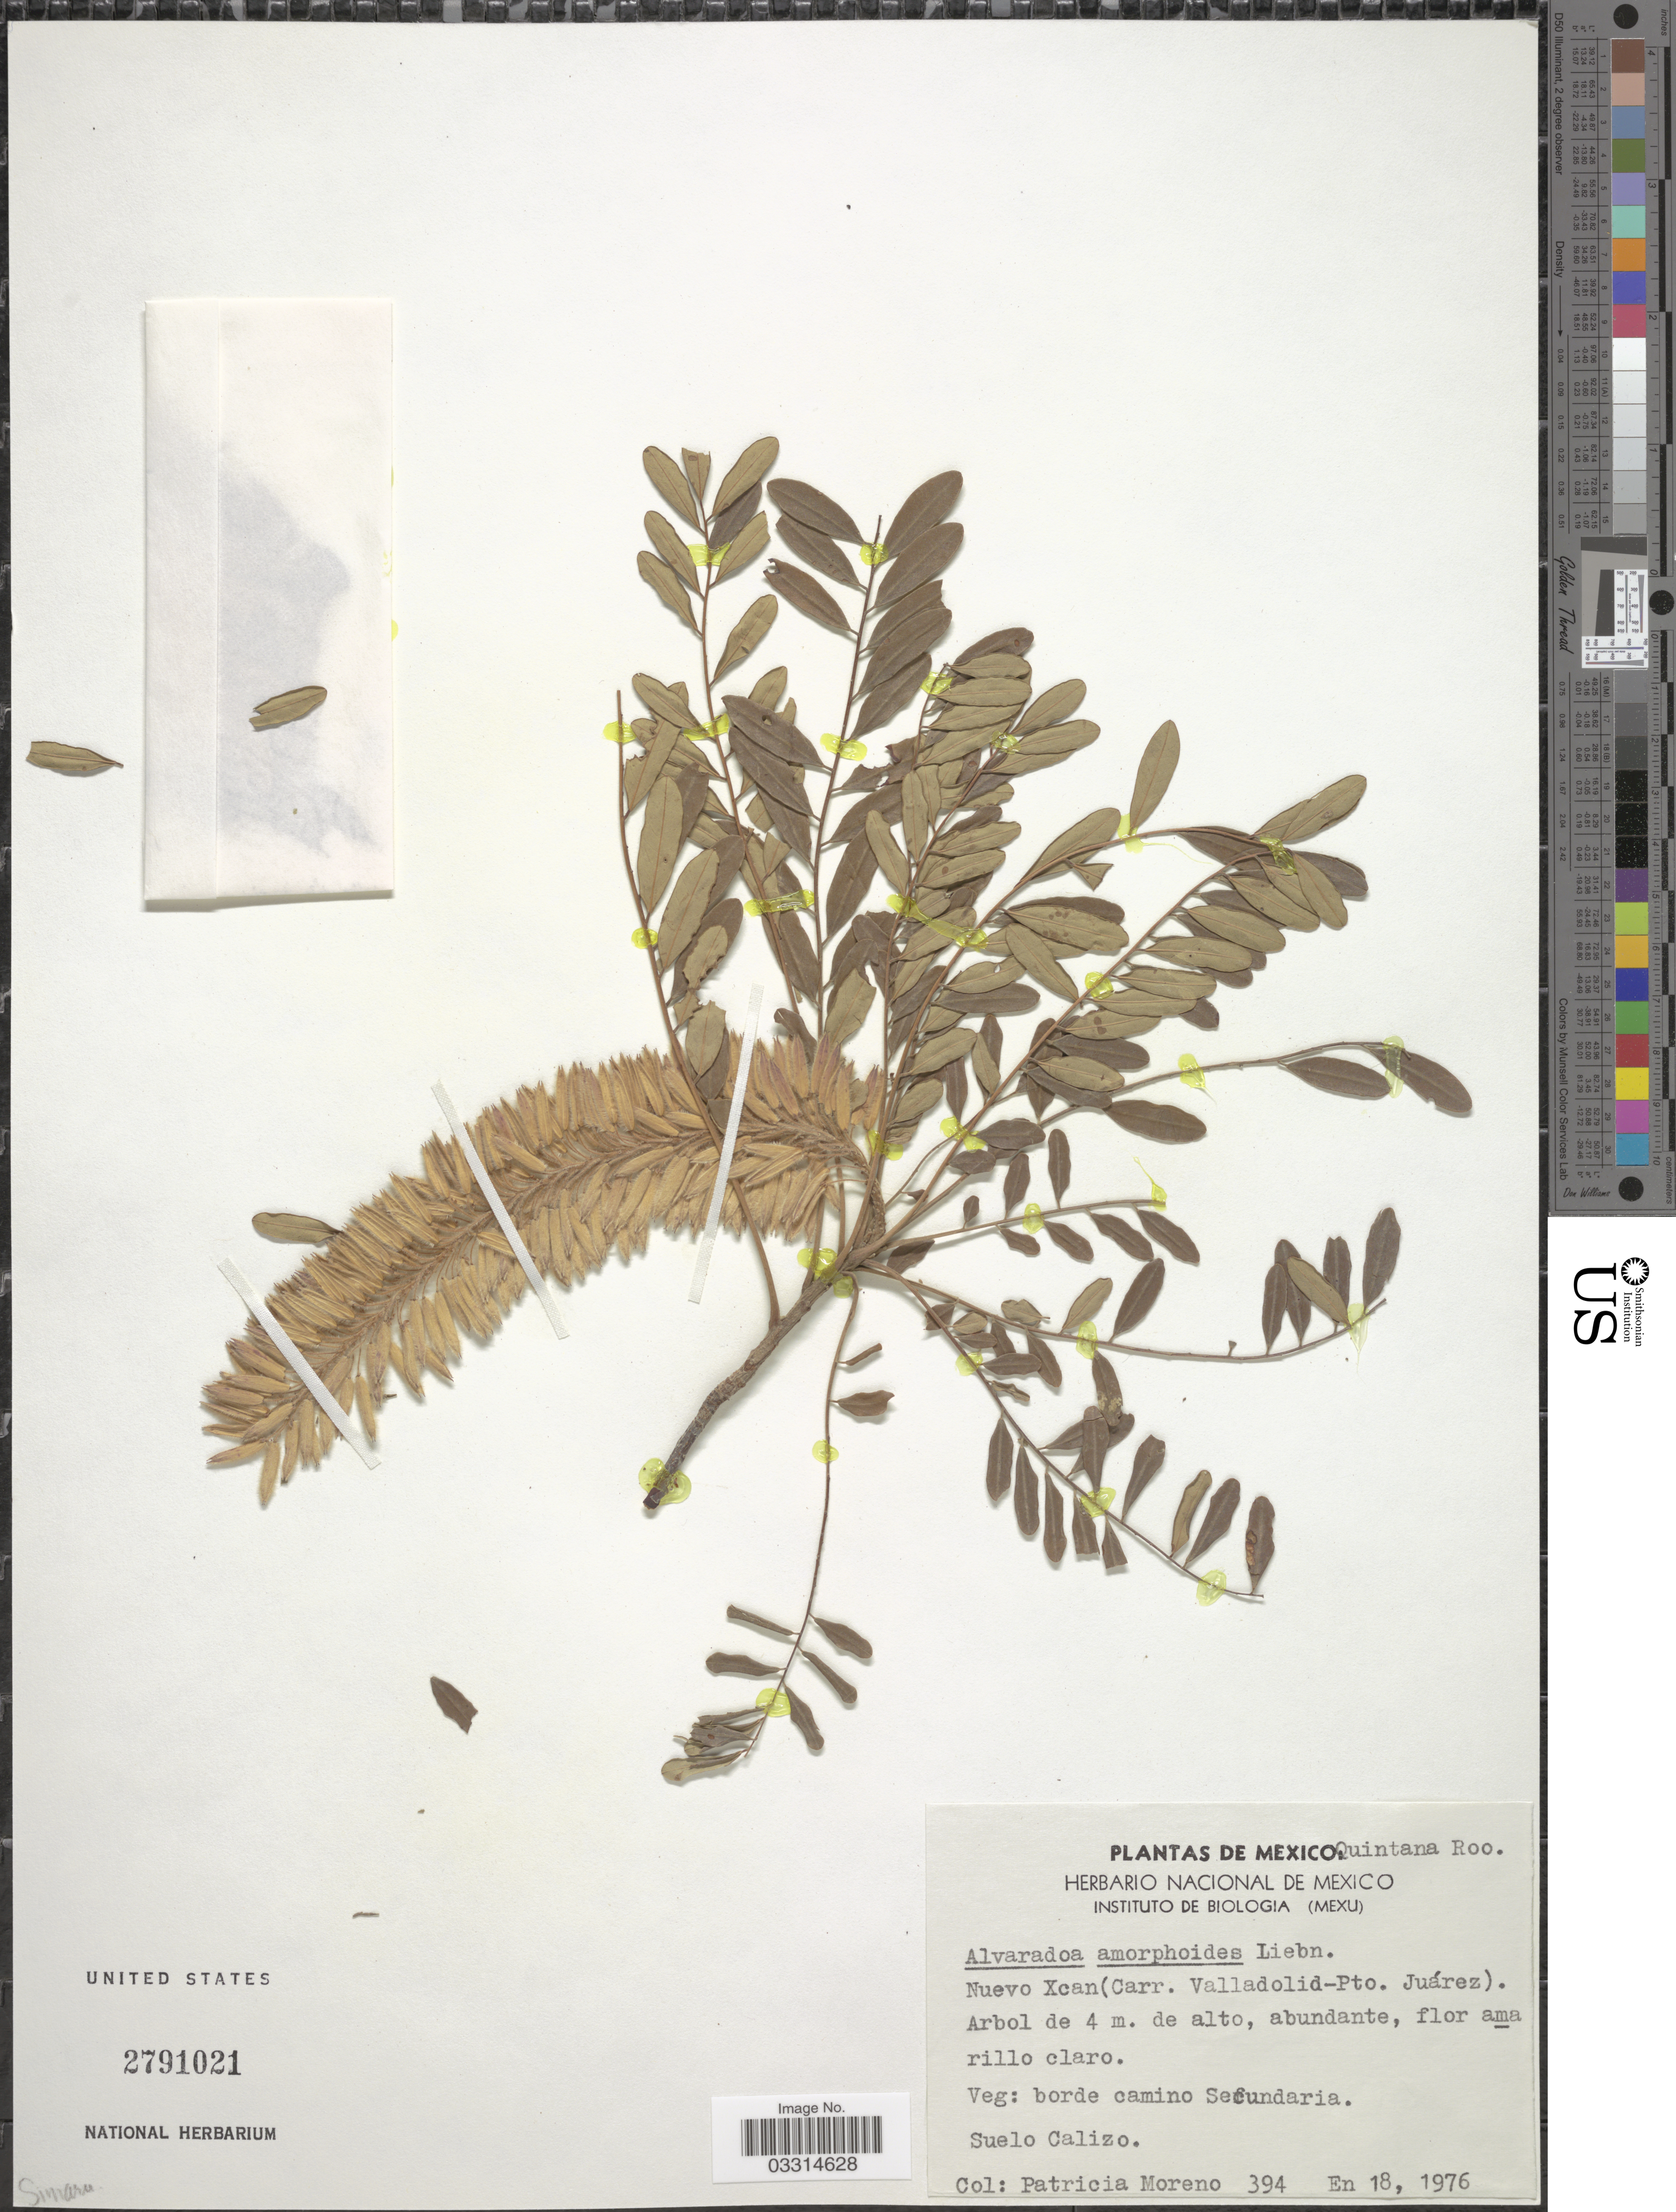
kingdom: Plantae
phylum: Tracheophyta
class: Magnoliopsida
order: Picramniales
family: Picramniaceae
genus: Alvaradoa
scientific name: Alvaradoa amorphoides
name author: Liebm.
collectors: P. Moreno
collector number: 394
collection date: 1976-01-18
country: Mexico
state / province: Quintana Roo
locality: Suelo Calizo.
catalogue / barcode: US 2791021